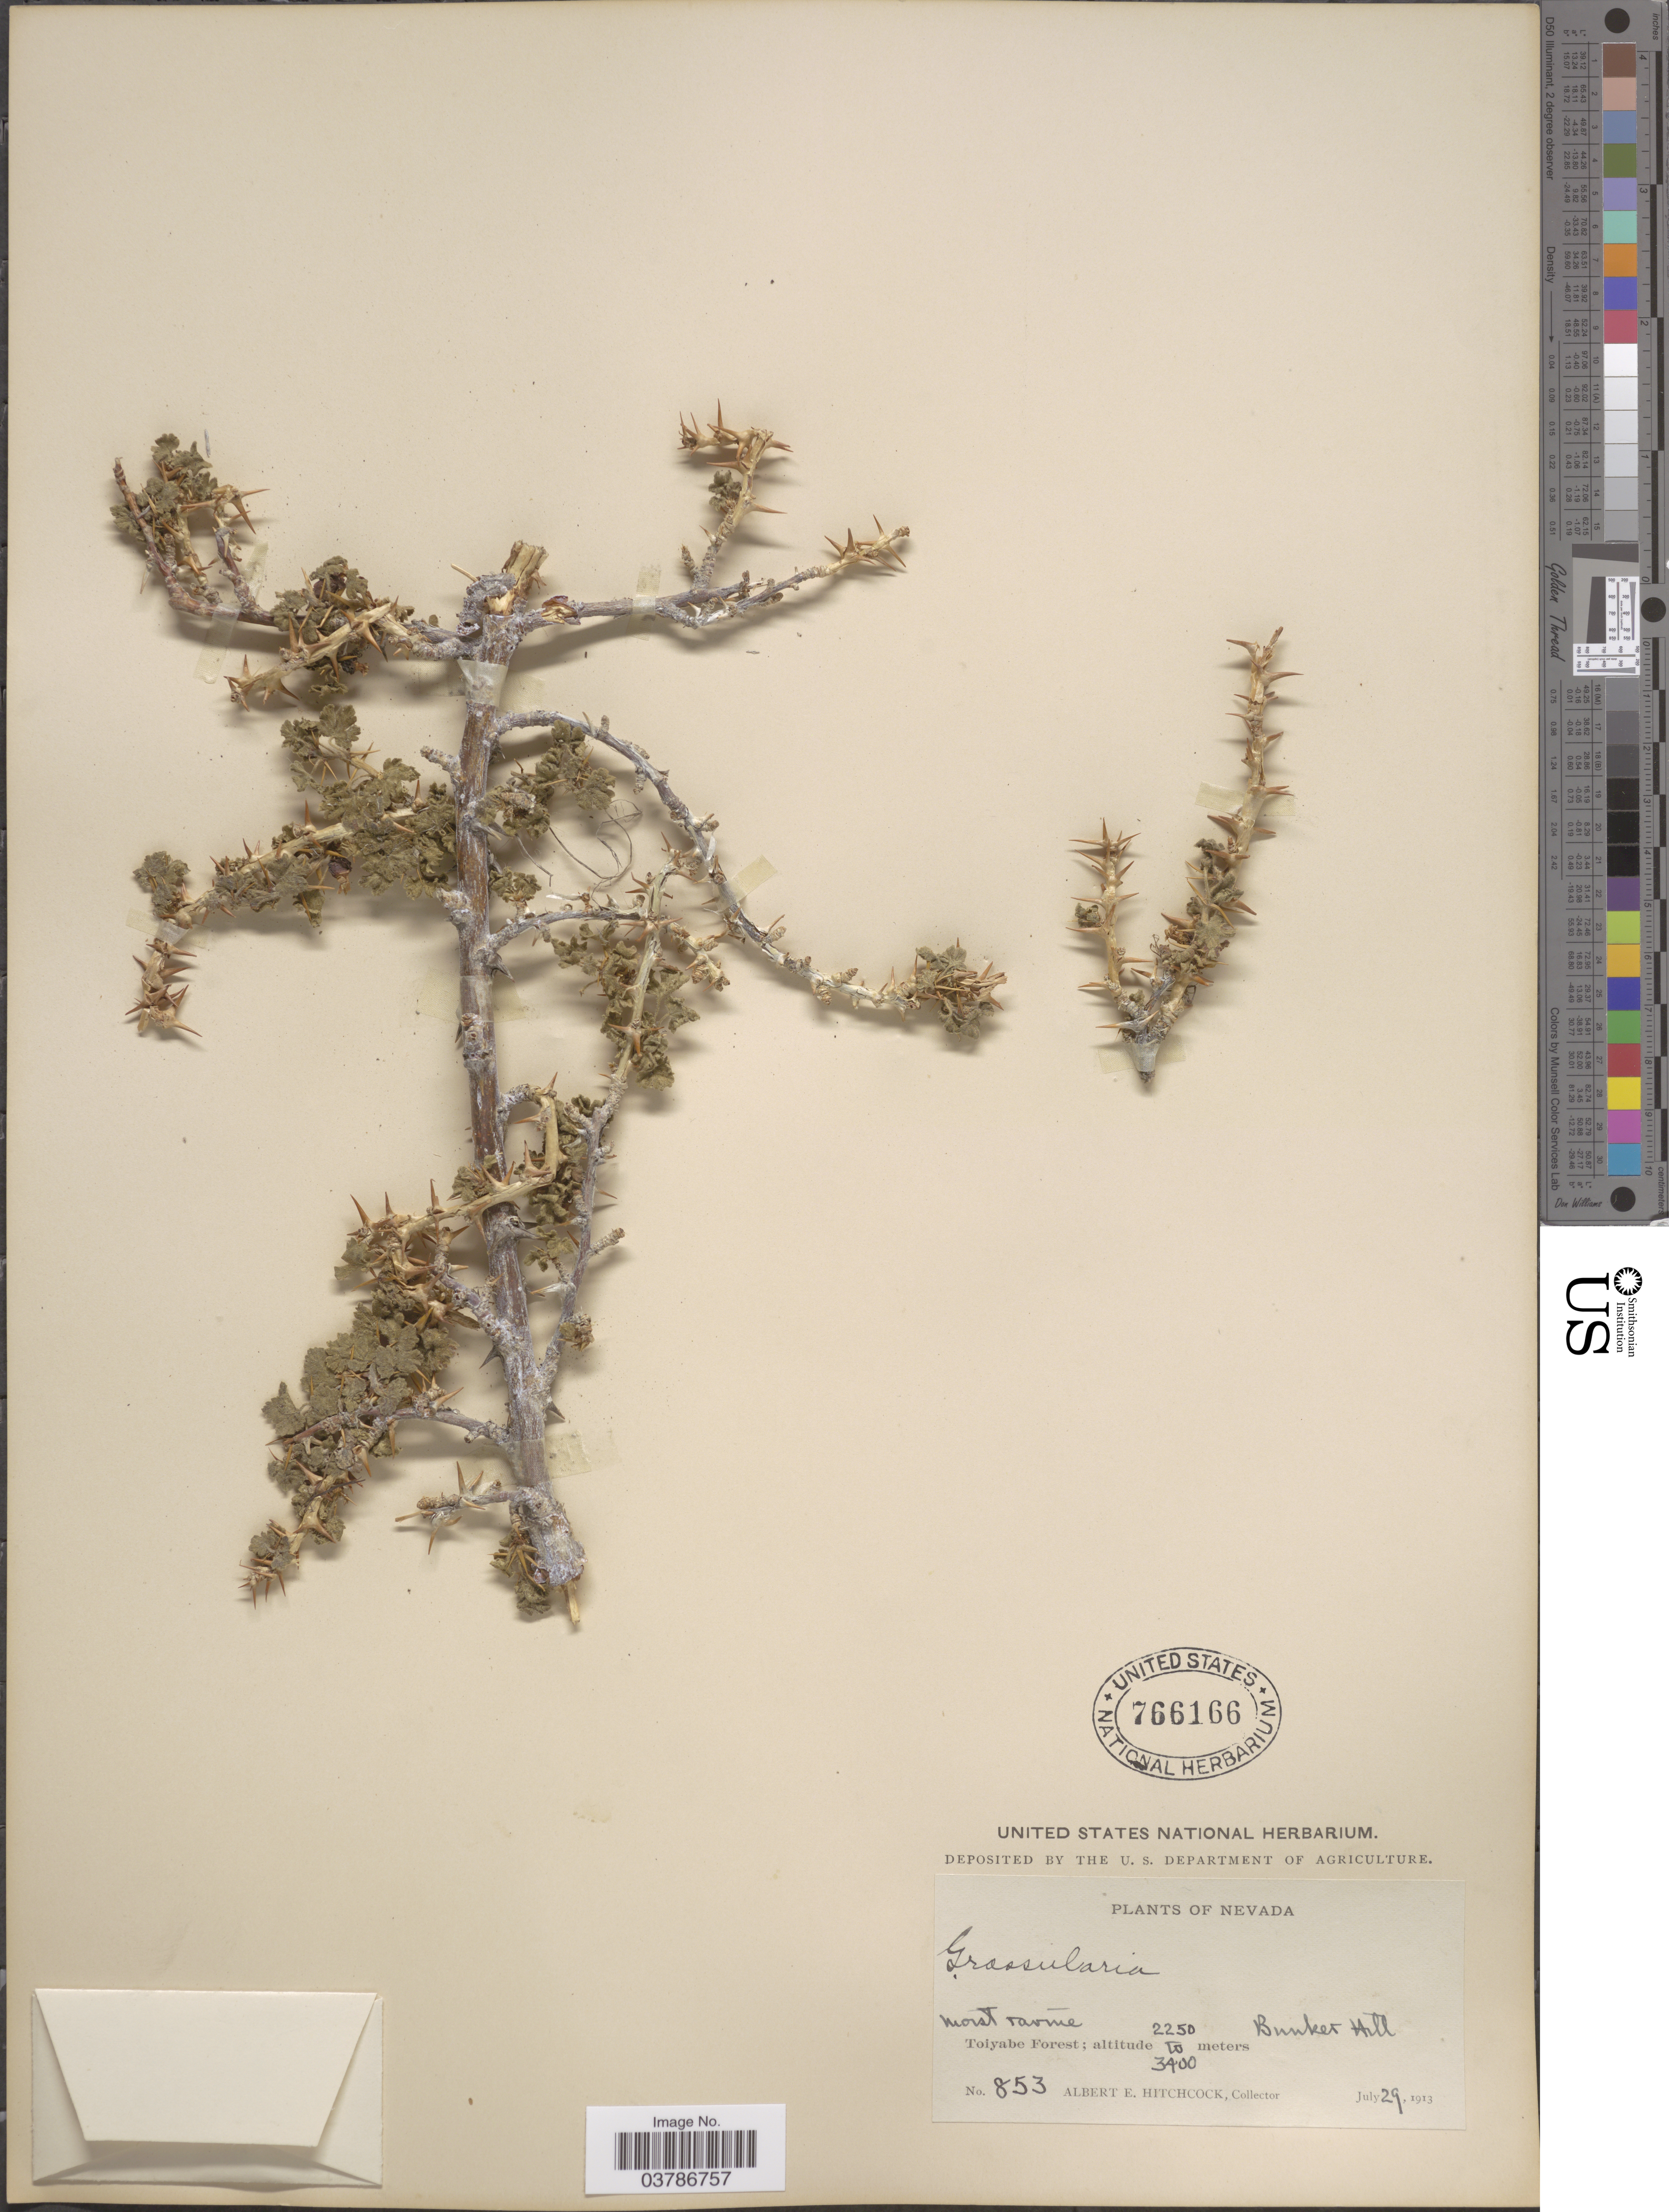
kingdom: Plantae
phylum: Tracheophyta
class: Magnoliopsida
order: Saxifragales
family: Grossulariaceae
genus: Ribes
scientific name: Ribes sp.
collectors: A. Hitchcock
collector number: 853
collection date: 1913-07-29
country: United States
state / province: Nevada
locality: Toiyabe Forest, Bunket Hill.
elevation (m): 2250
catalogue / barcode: US 766166